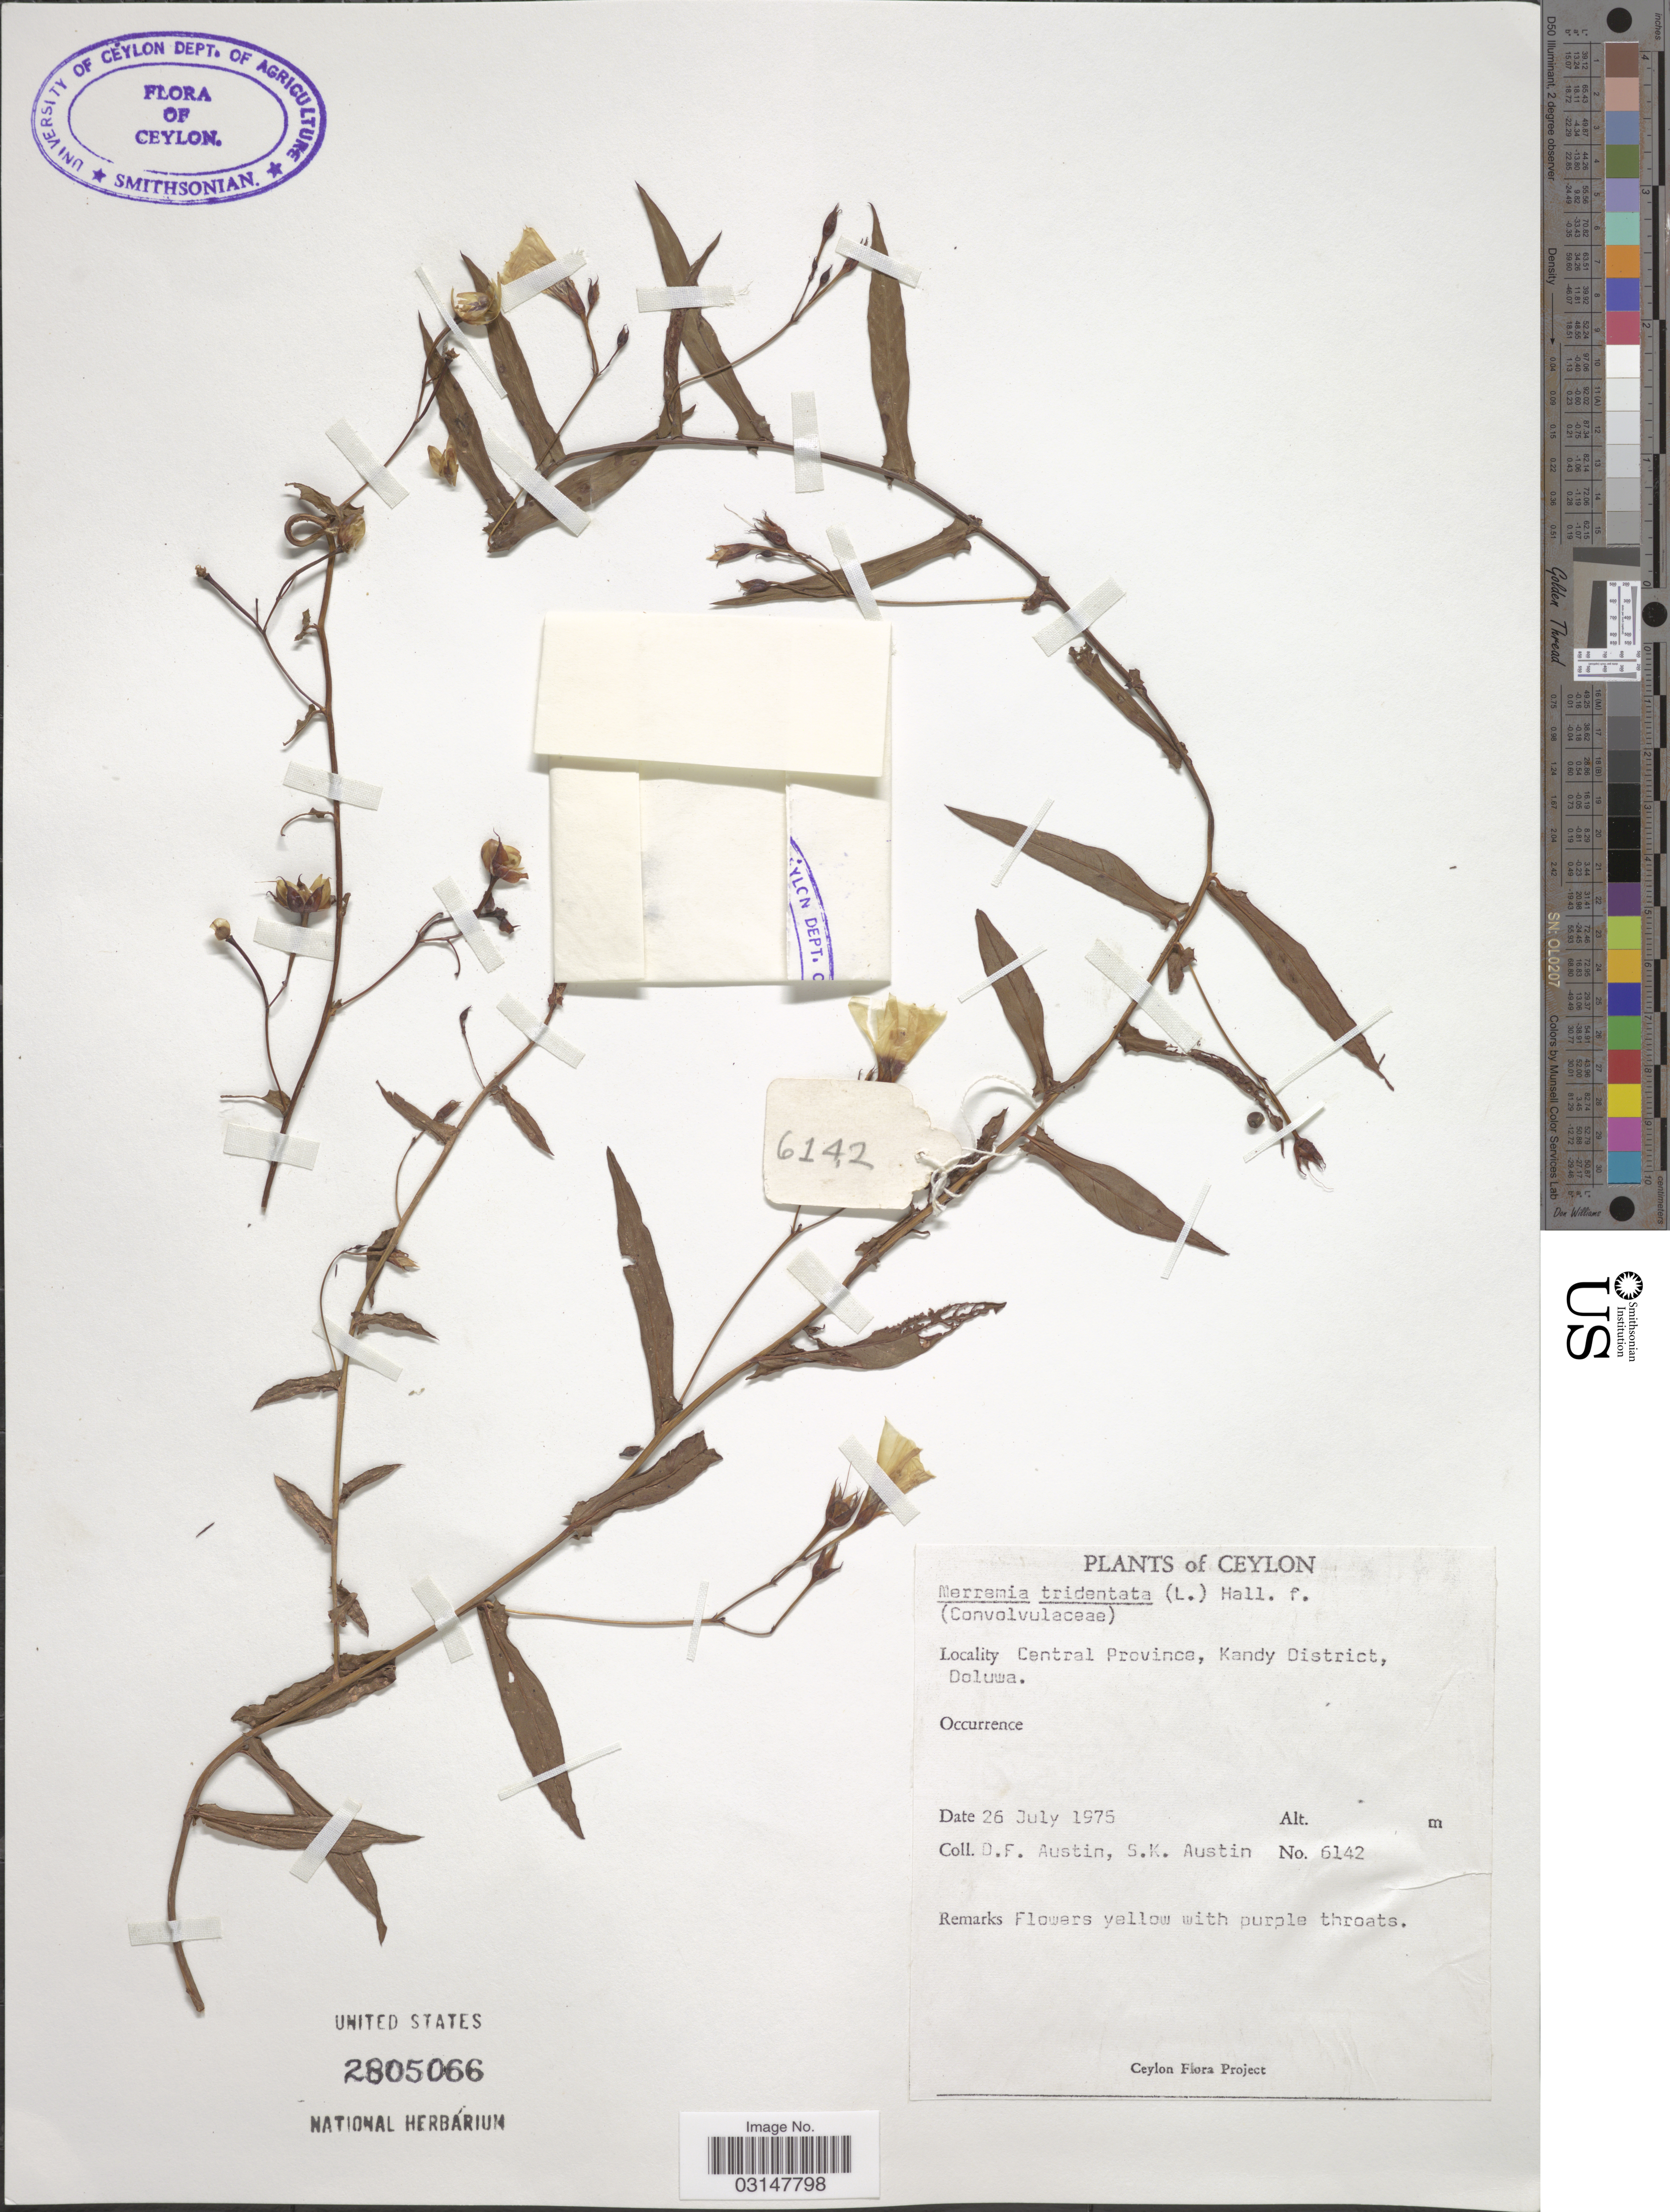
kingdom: Plantae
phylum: Tracheophyta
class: Magnoliopsida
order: Solanales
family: Convolvulaceae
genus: Xenostegia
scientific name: Xenostegia tridentata subsp. hastata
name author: (Ooststr.) Parmar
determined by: Strong, Mark T., (BOT), Smithsonian Institution - National Museum of Natural History (UNITED STATES)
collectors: D. Austin & S. Austin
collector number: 6142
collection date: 1975-07-26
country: Sri Lanka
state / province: Central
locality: Ceylon. Kandy District, Doluwa.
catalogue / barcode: US 2805066